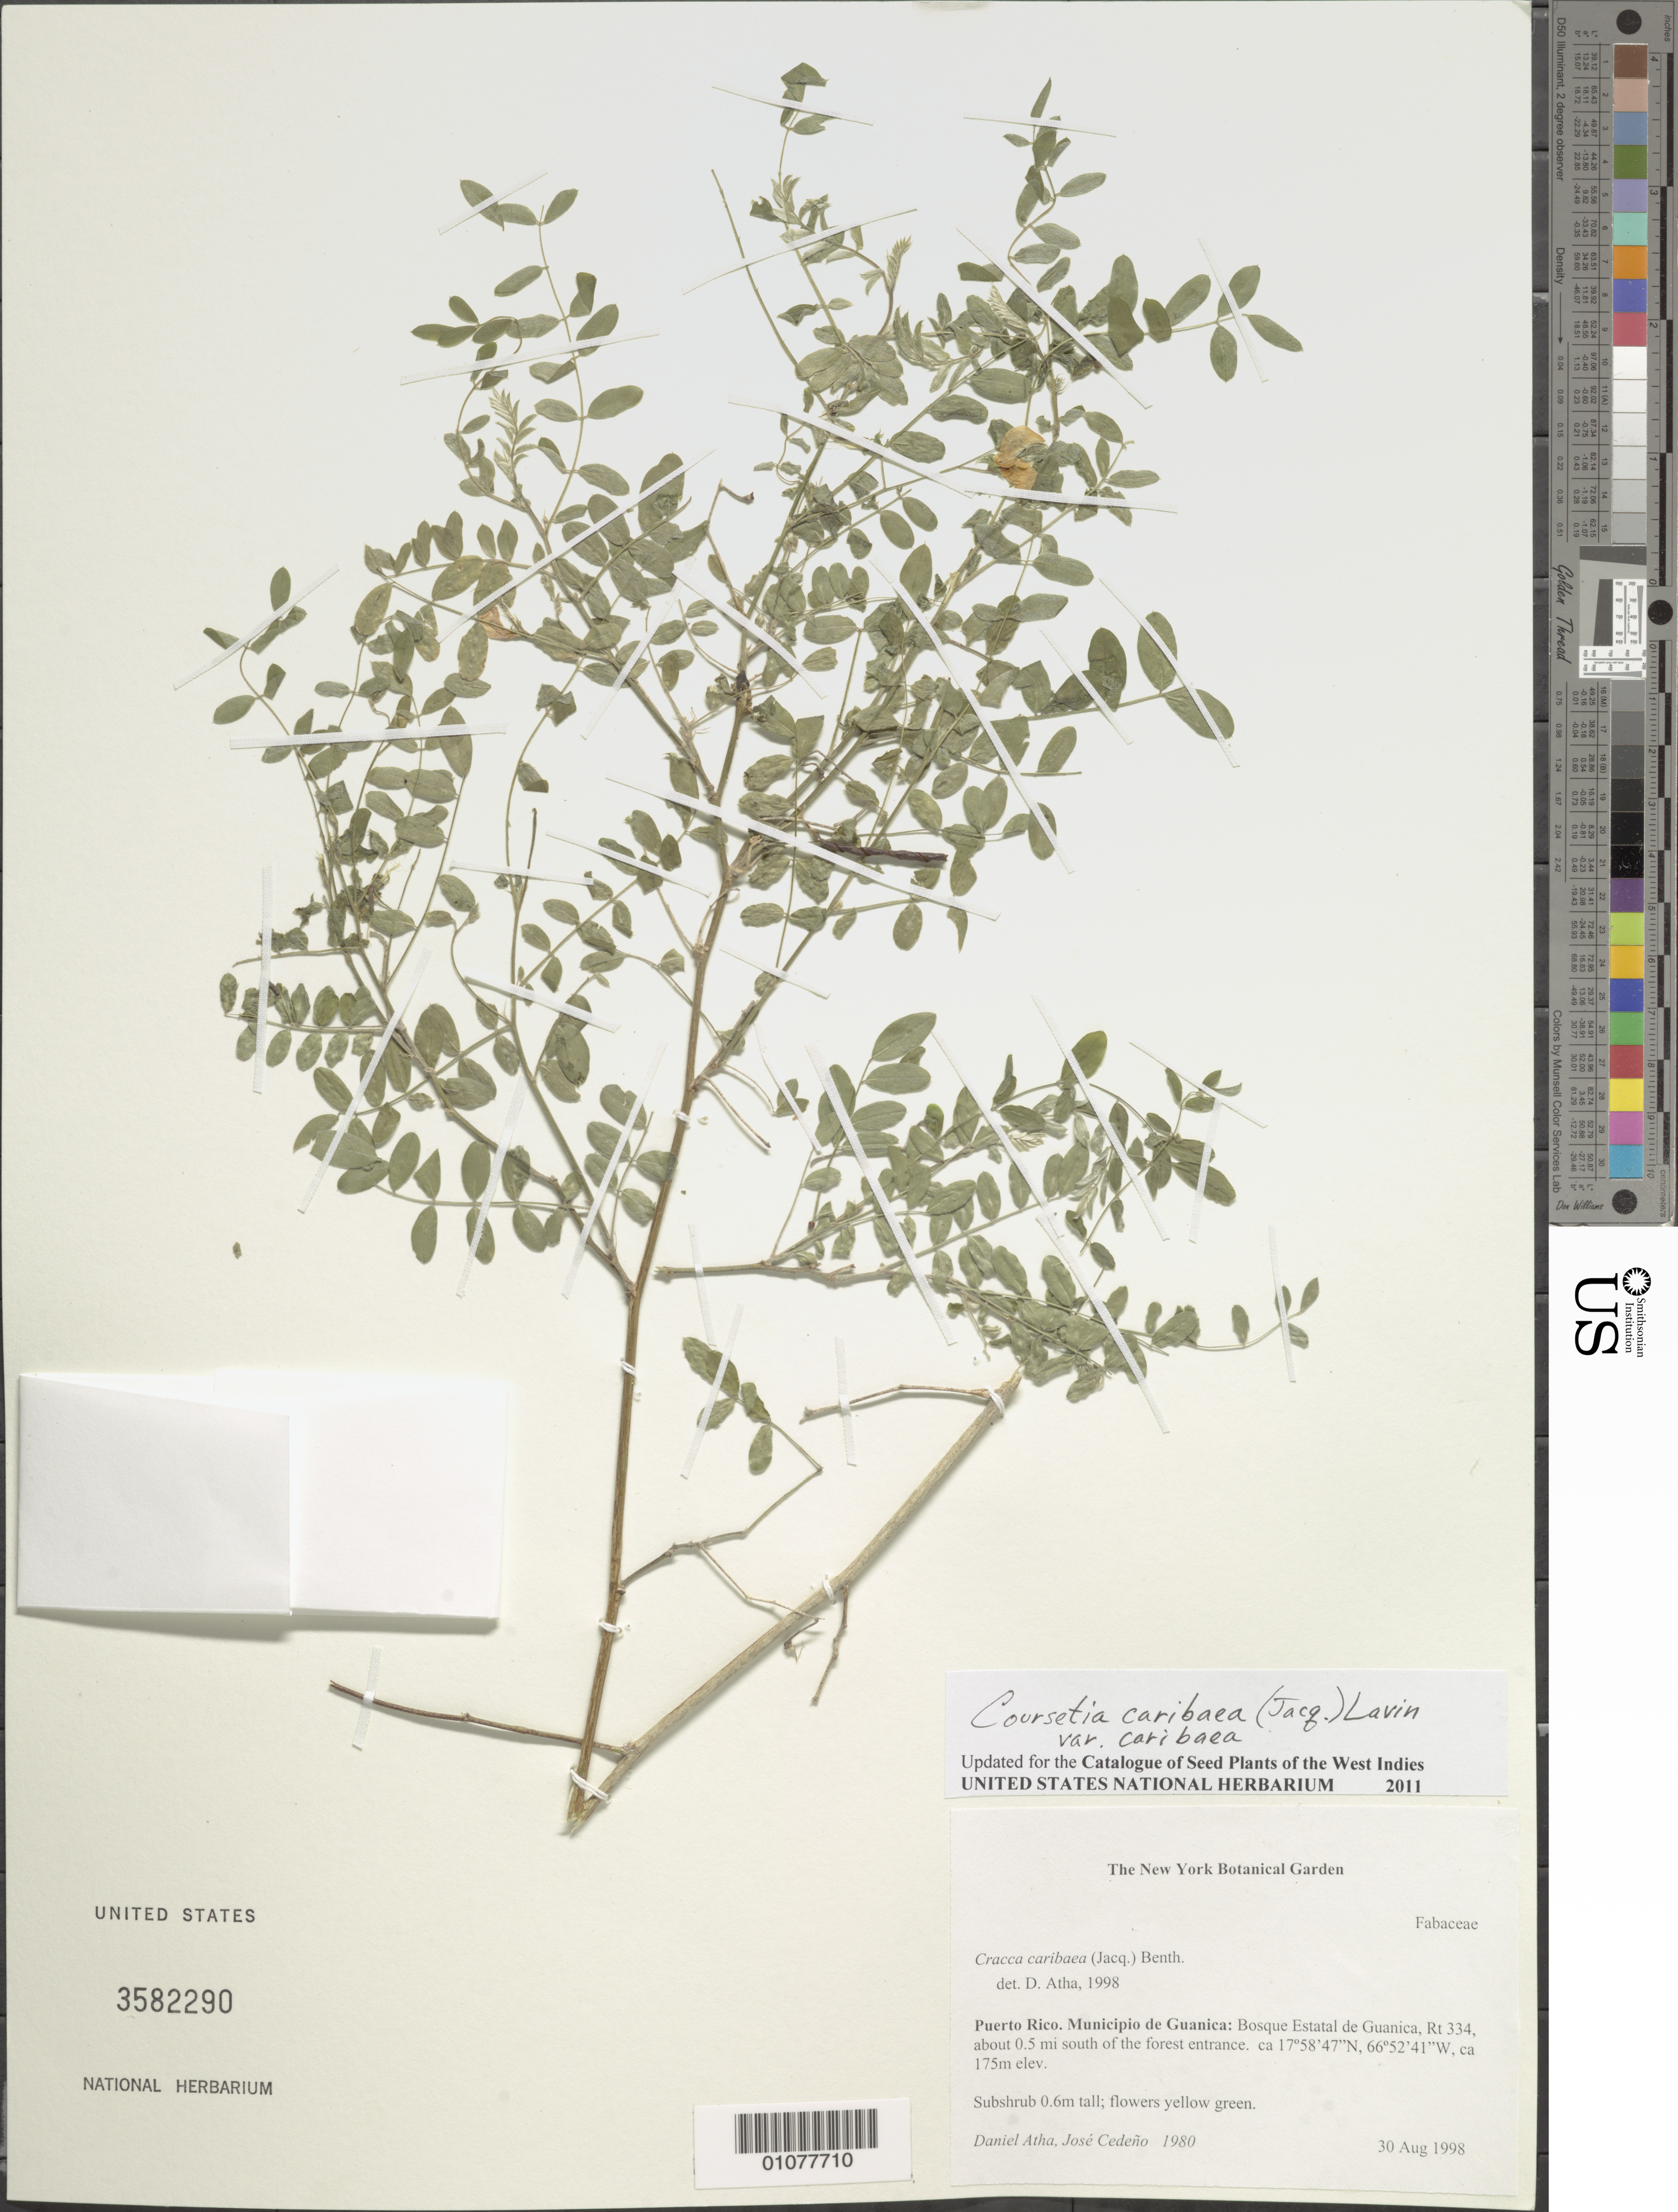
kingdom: Plantae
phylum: Tracheophyta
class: Magnoliopsida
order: Fabales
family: Fabaceae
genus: Coursetia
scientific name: Coursetia caribaea var. caribaea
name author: (Jacq.) Lavin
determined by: Atha, D.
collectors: D. Atha & J. A. Cedeño M.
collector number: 1980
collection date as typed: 30 Aug 1998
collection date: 1998-08-30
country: Puerto Rico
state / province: Guanica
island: Puerto Rico I.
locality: Municipio Guanica; Bosque Estatal de Guanica, Rt. 334, ca. 0.5 mi.S of the forest entrance.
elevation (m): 175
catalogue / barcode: US 3582290